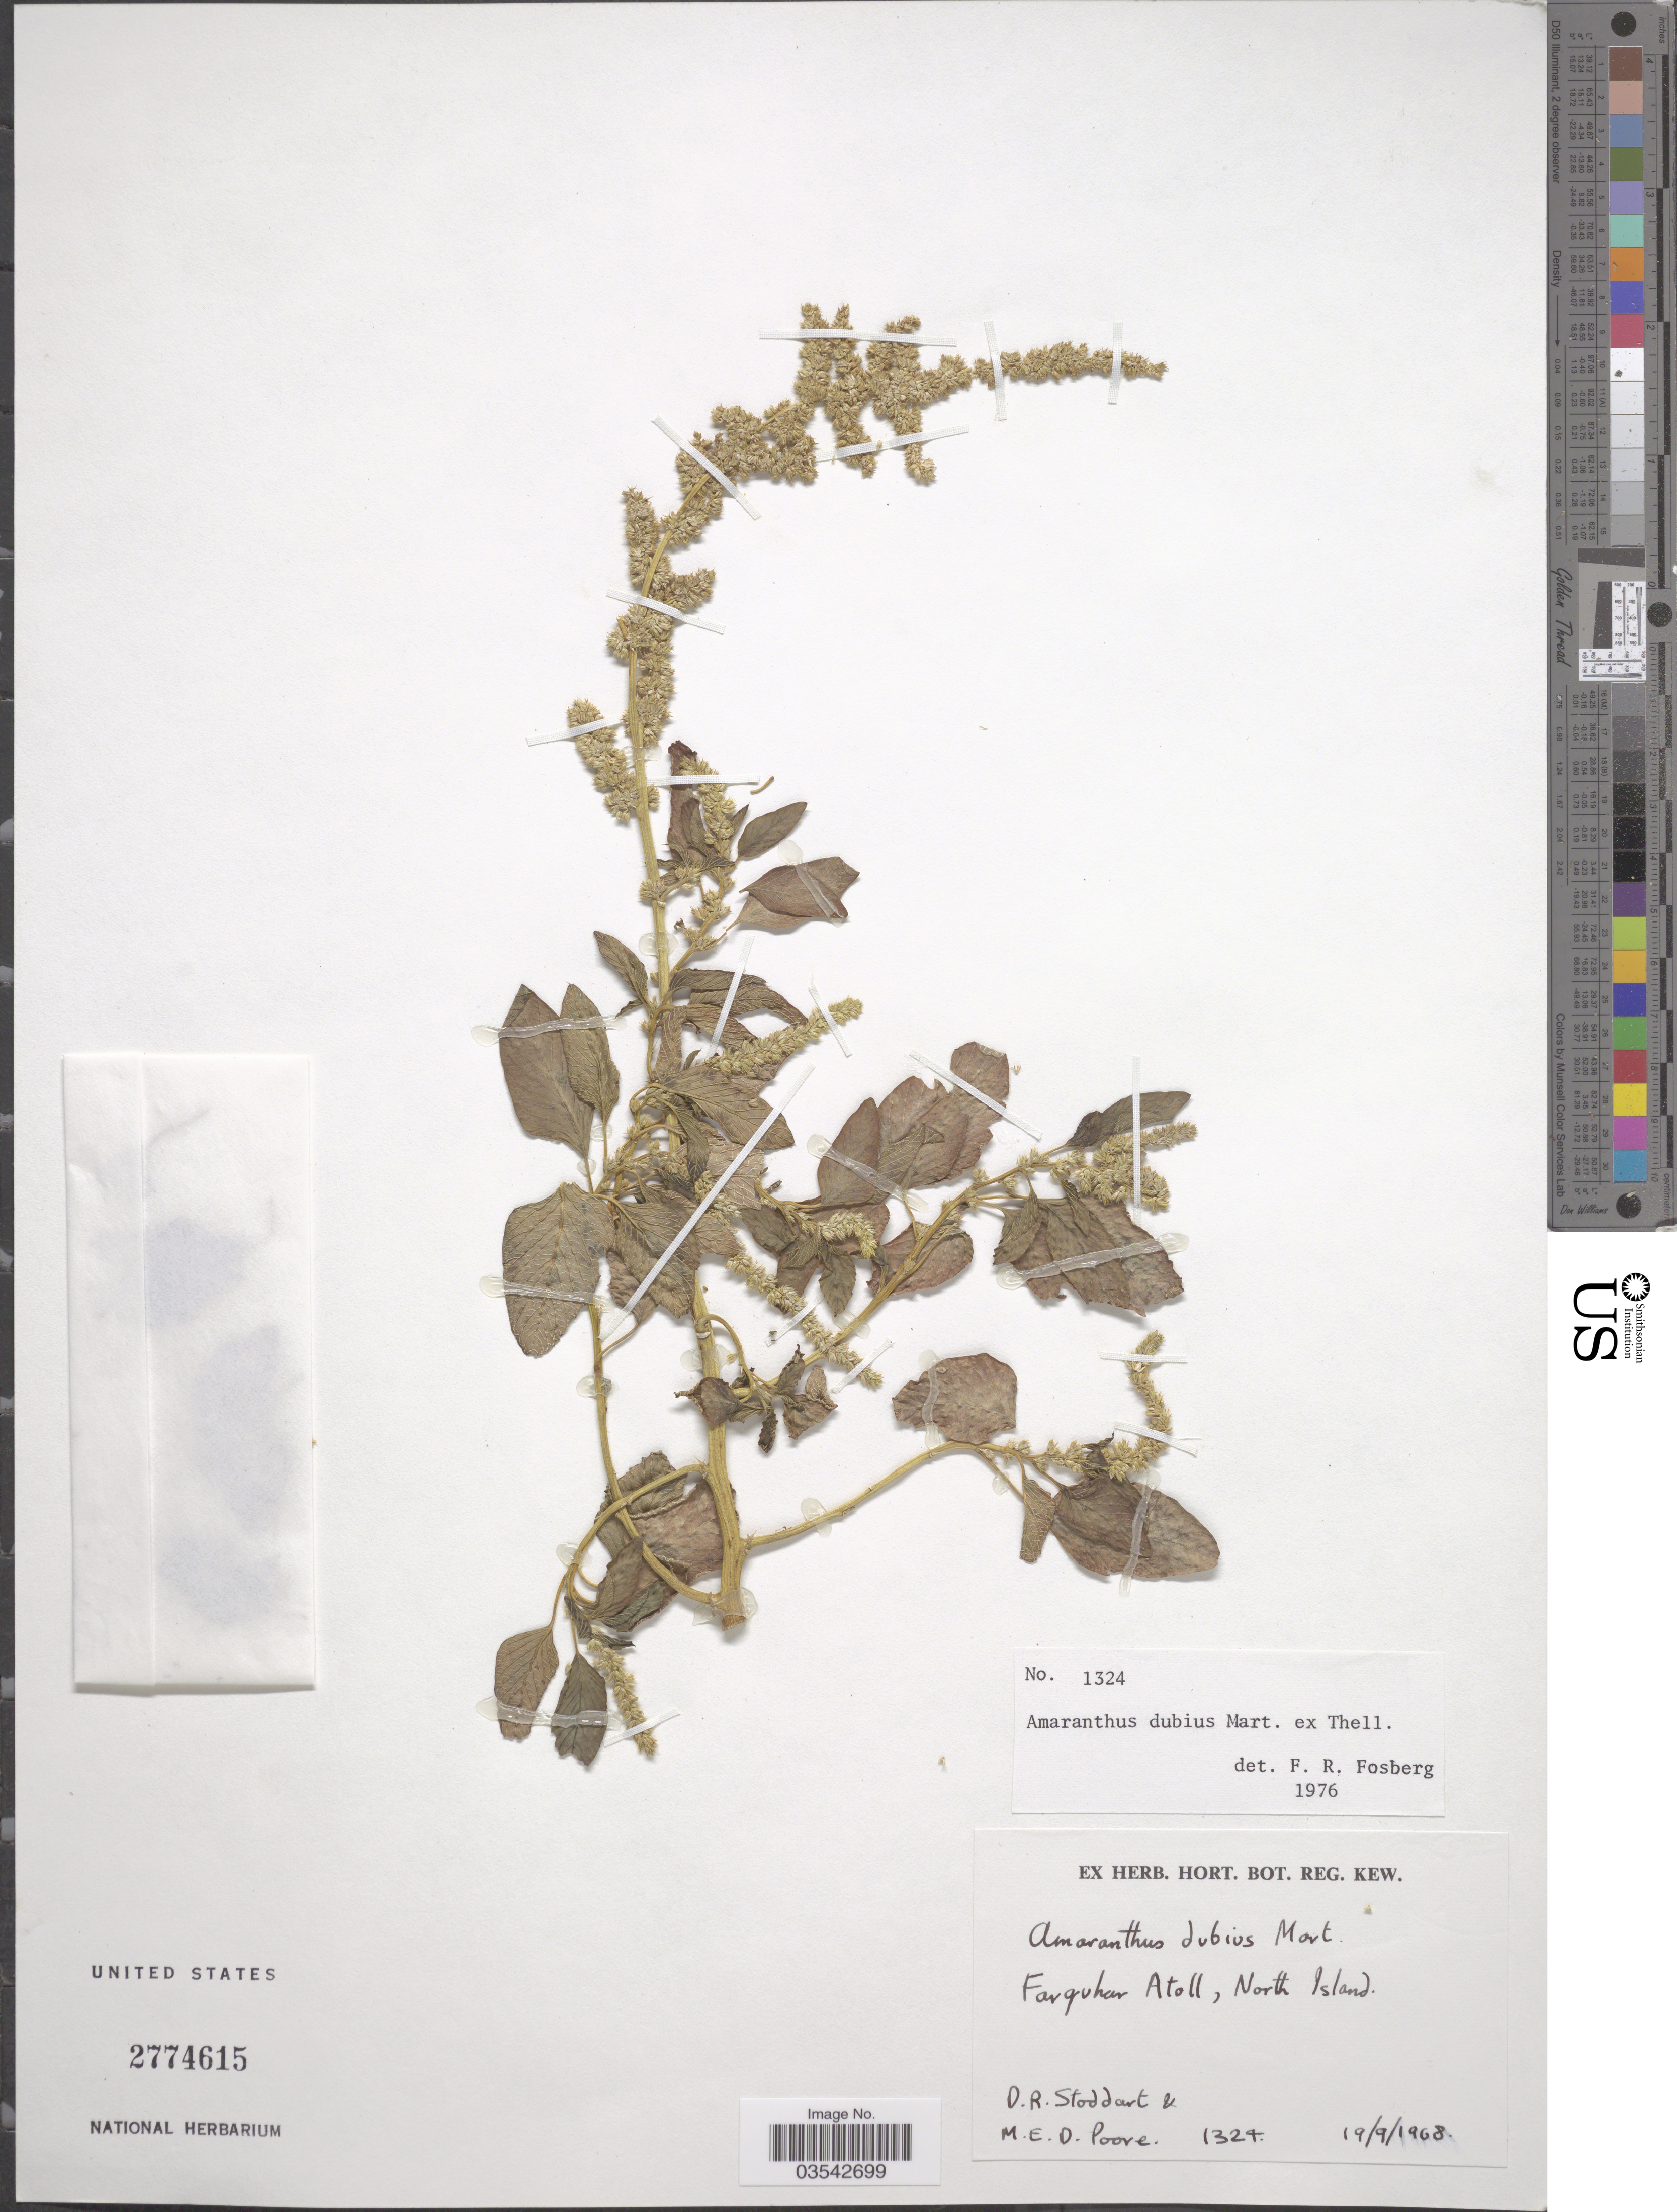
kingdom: Plantae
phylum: Tracheophyta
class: Magnoliopsida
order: Caryophyllales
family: Amaranthaceae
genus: Amaranthus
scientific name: Amaranthus dubius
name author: Mart. ex Thell.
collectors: D. R. Stoddart & M. E. D. Poore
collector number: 1324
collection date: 1968-09-19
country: Seychelles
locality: Farquhar Atoll, North Island.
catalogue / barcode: US 2774615